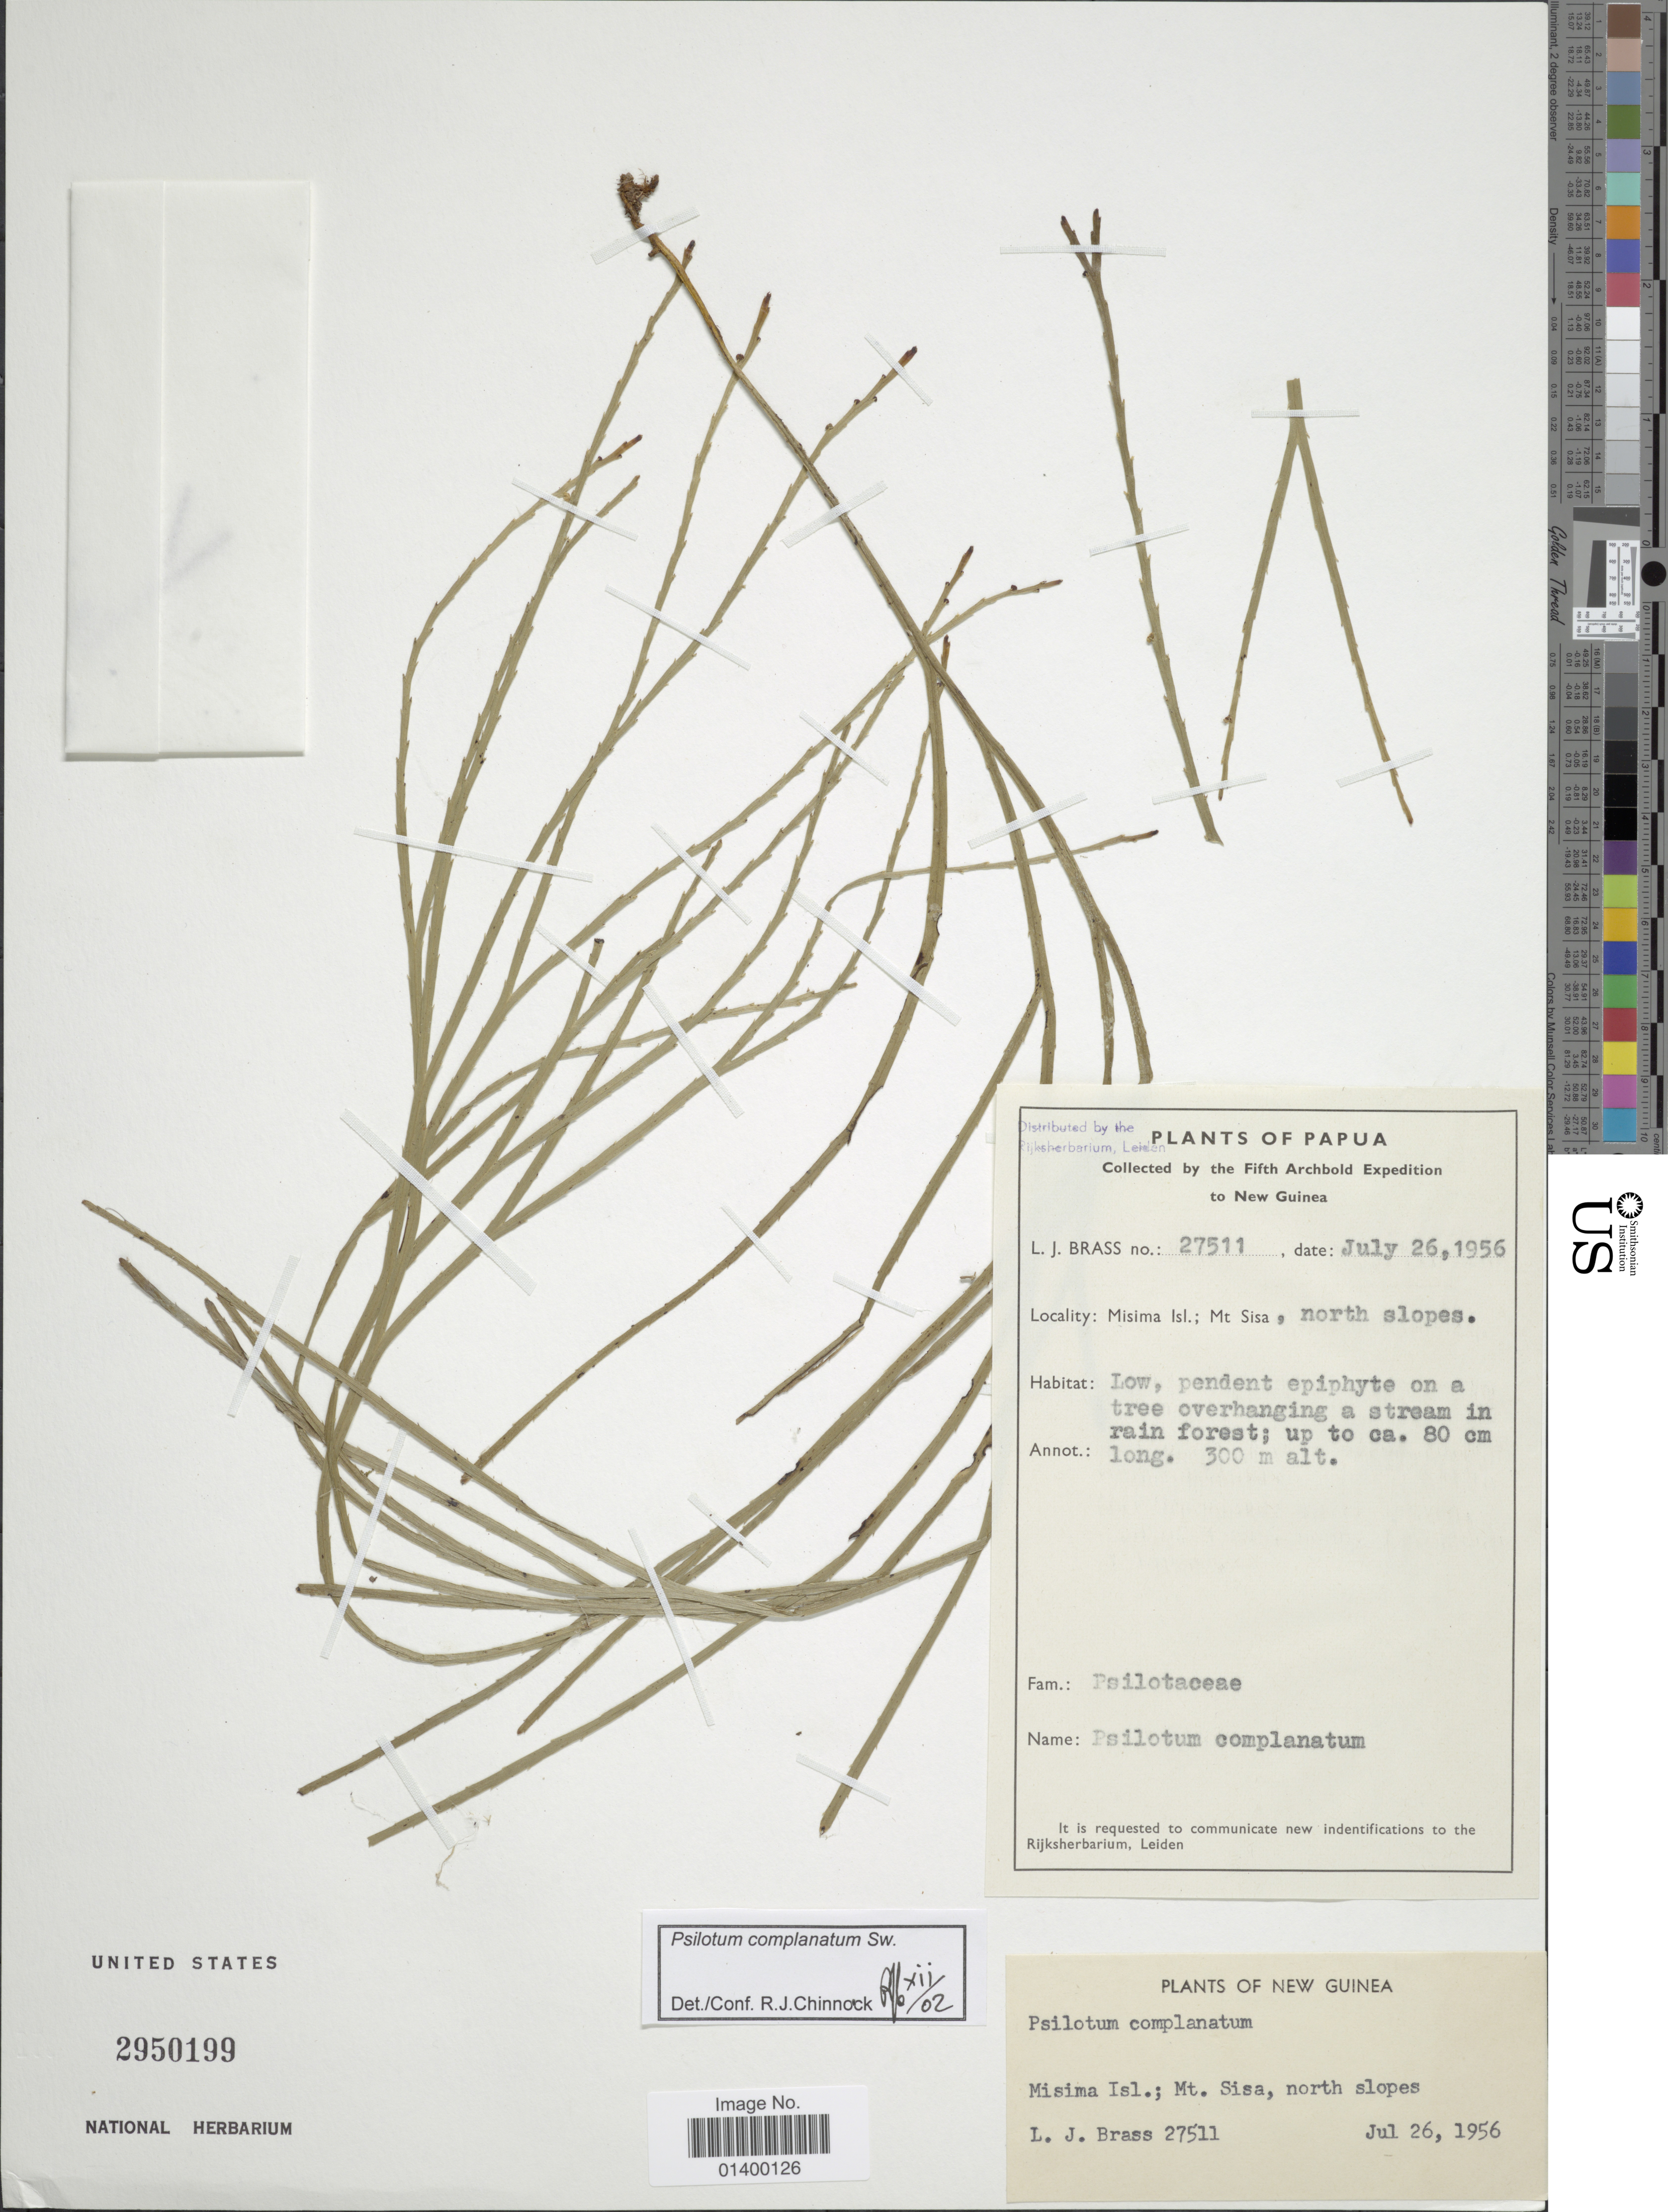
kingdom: Plantae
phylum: Tracheophyta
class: Polypodiopsida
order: Psilotales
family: Psilotaceae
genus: Psilotum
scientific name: Psilotum complanatum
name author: Sw.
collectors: L. J. Brass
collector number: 27511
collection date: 1956-07-26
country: Papua New Guinea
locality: New Guinea, Misima Isl; Mt. Sisa, north slopes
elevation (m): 300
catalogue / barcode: US 2950199